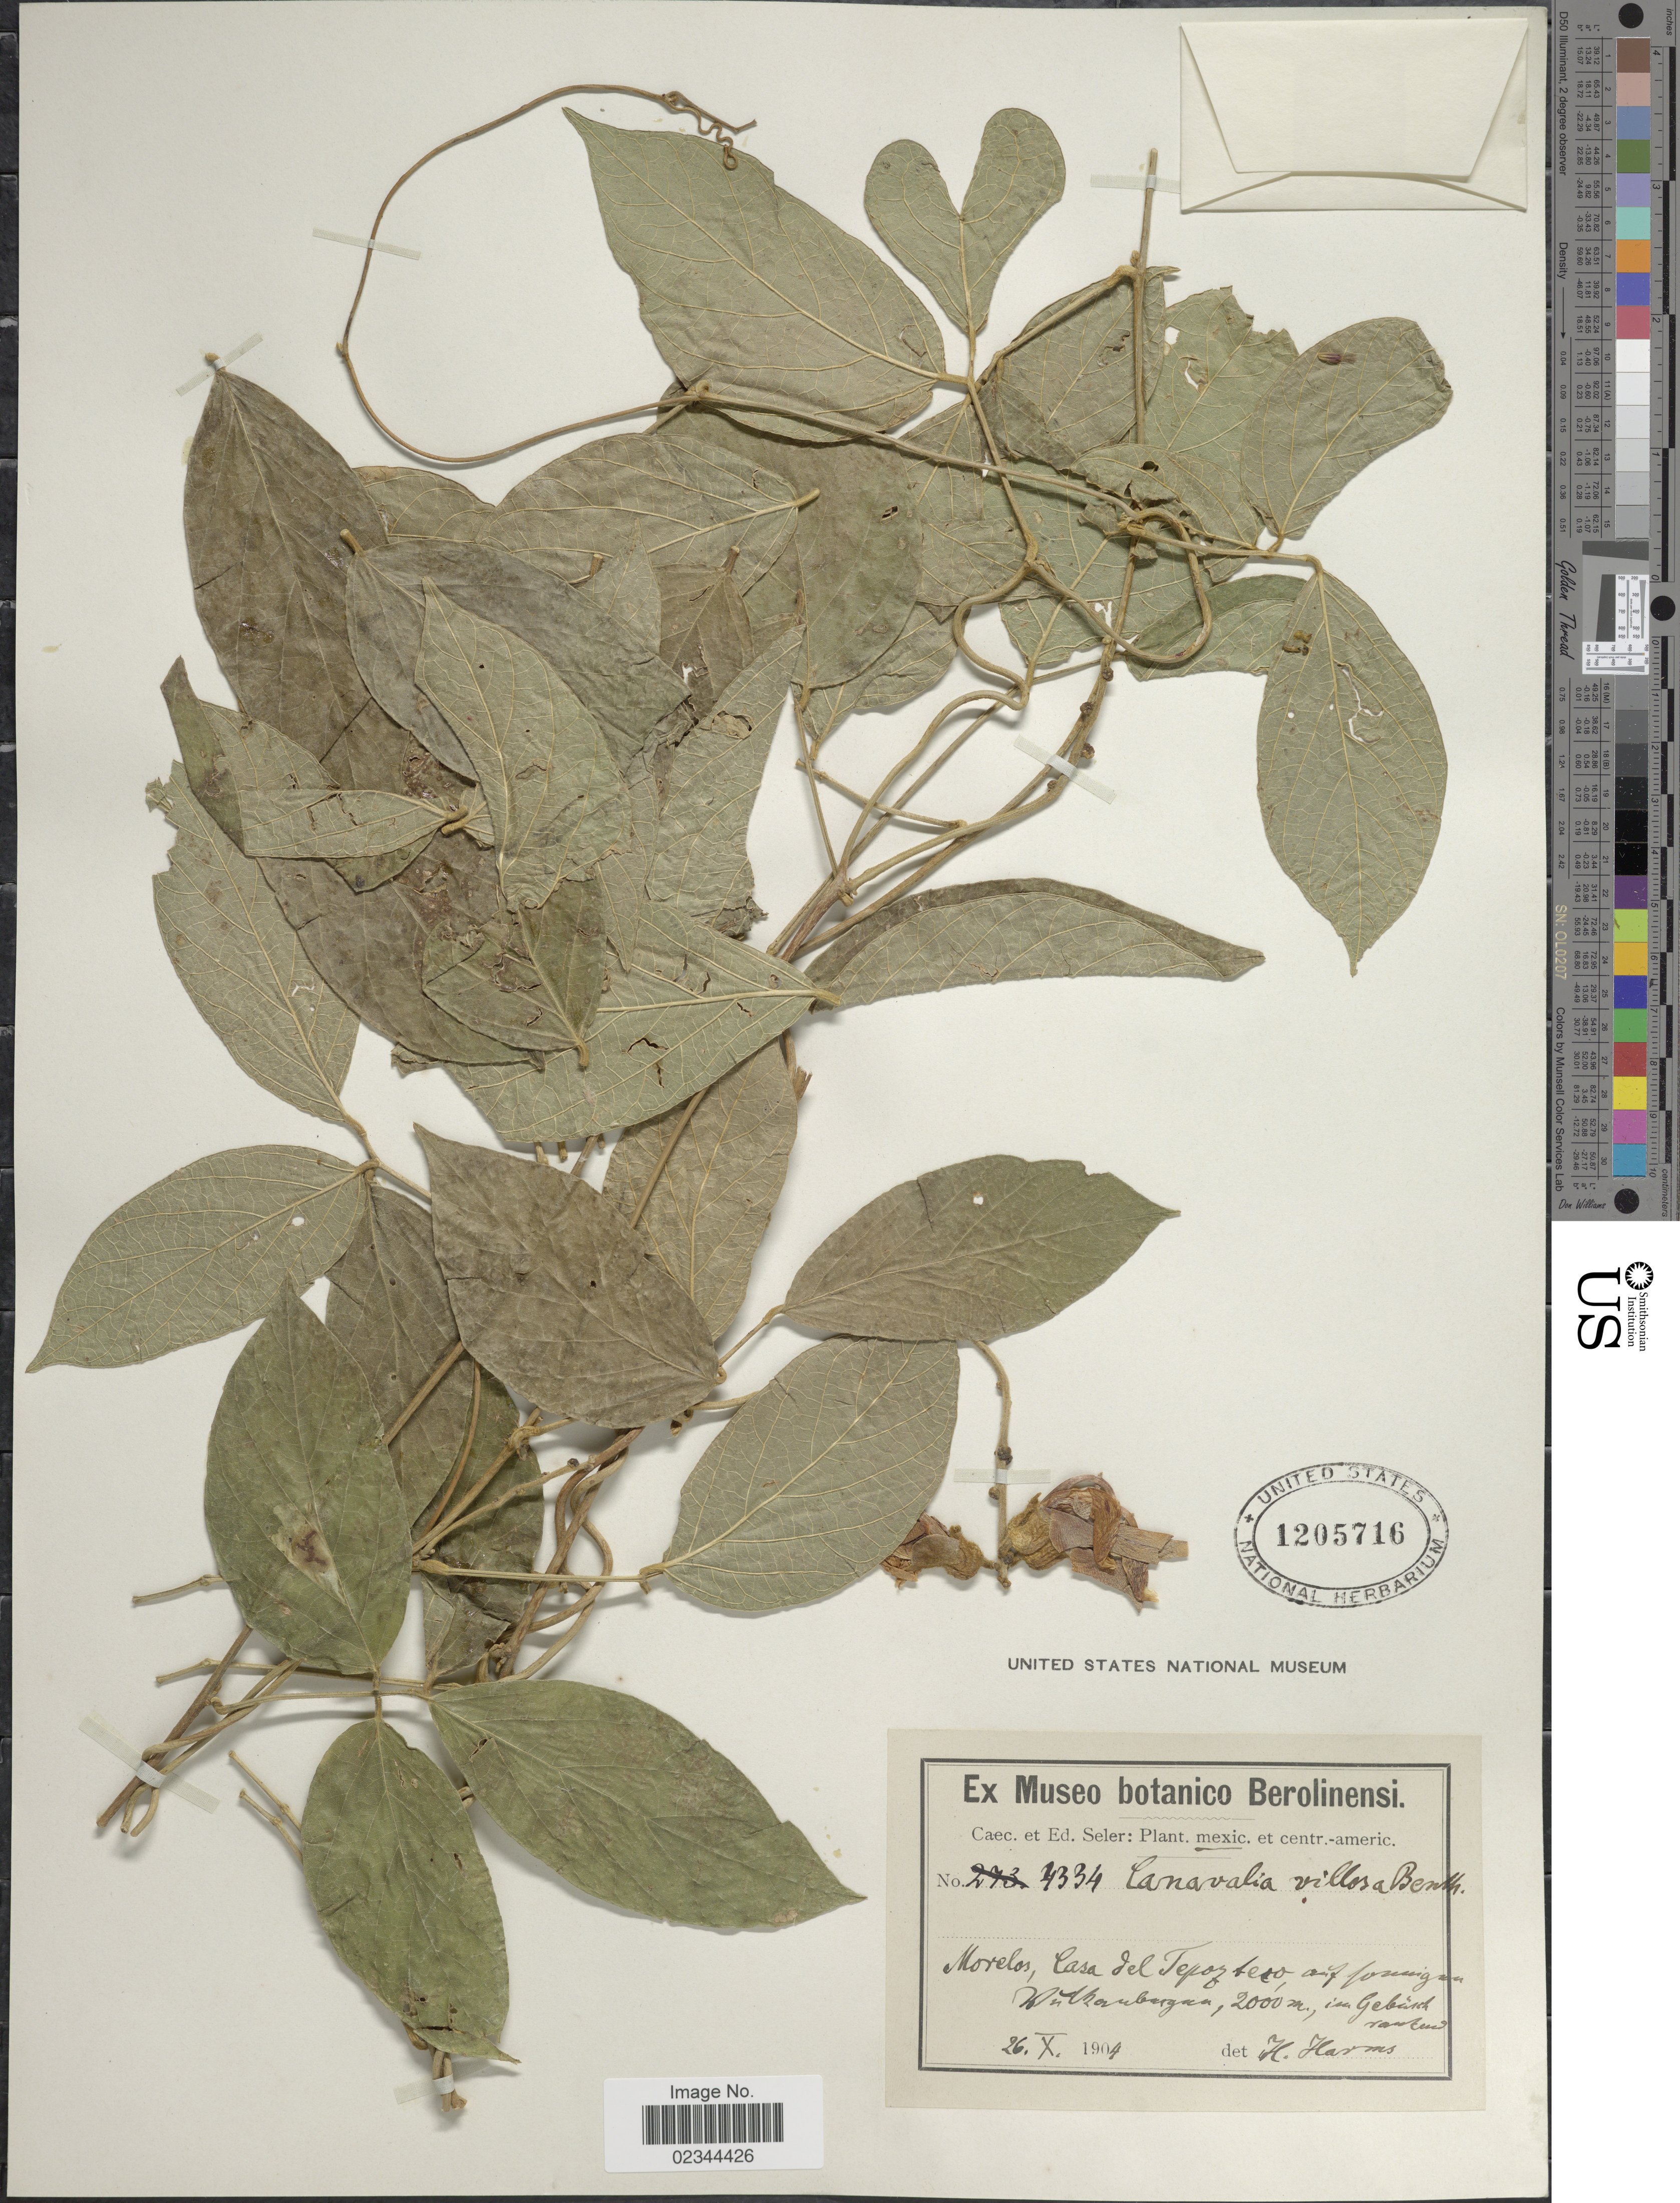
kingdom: Plantae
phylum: Tracheophyta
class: Magnoliopsida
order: Fabales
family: Fabaceae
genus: Canavalia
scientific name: Canavalia villosa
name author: Benth.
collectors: ex Caec. et Ed Seler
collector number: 4334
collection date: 1904-10-26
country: Mexico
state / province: Morelos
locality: Mexic. et centr. -americ., Casa del Tepozteco auf fonnig am Wutzaubergen, im Gebied varlend. [interpreted]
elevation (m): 2000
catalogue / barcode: US 1205716